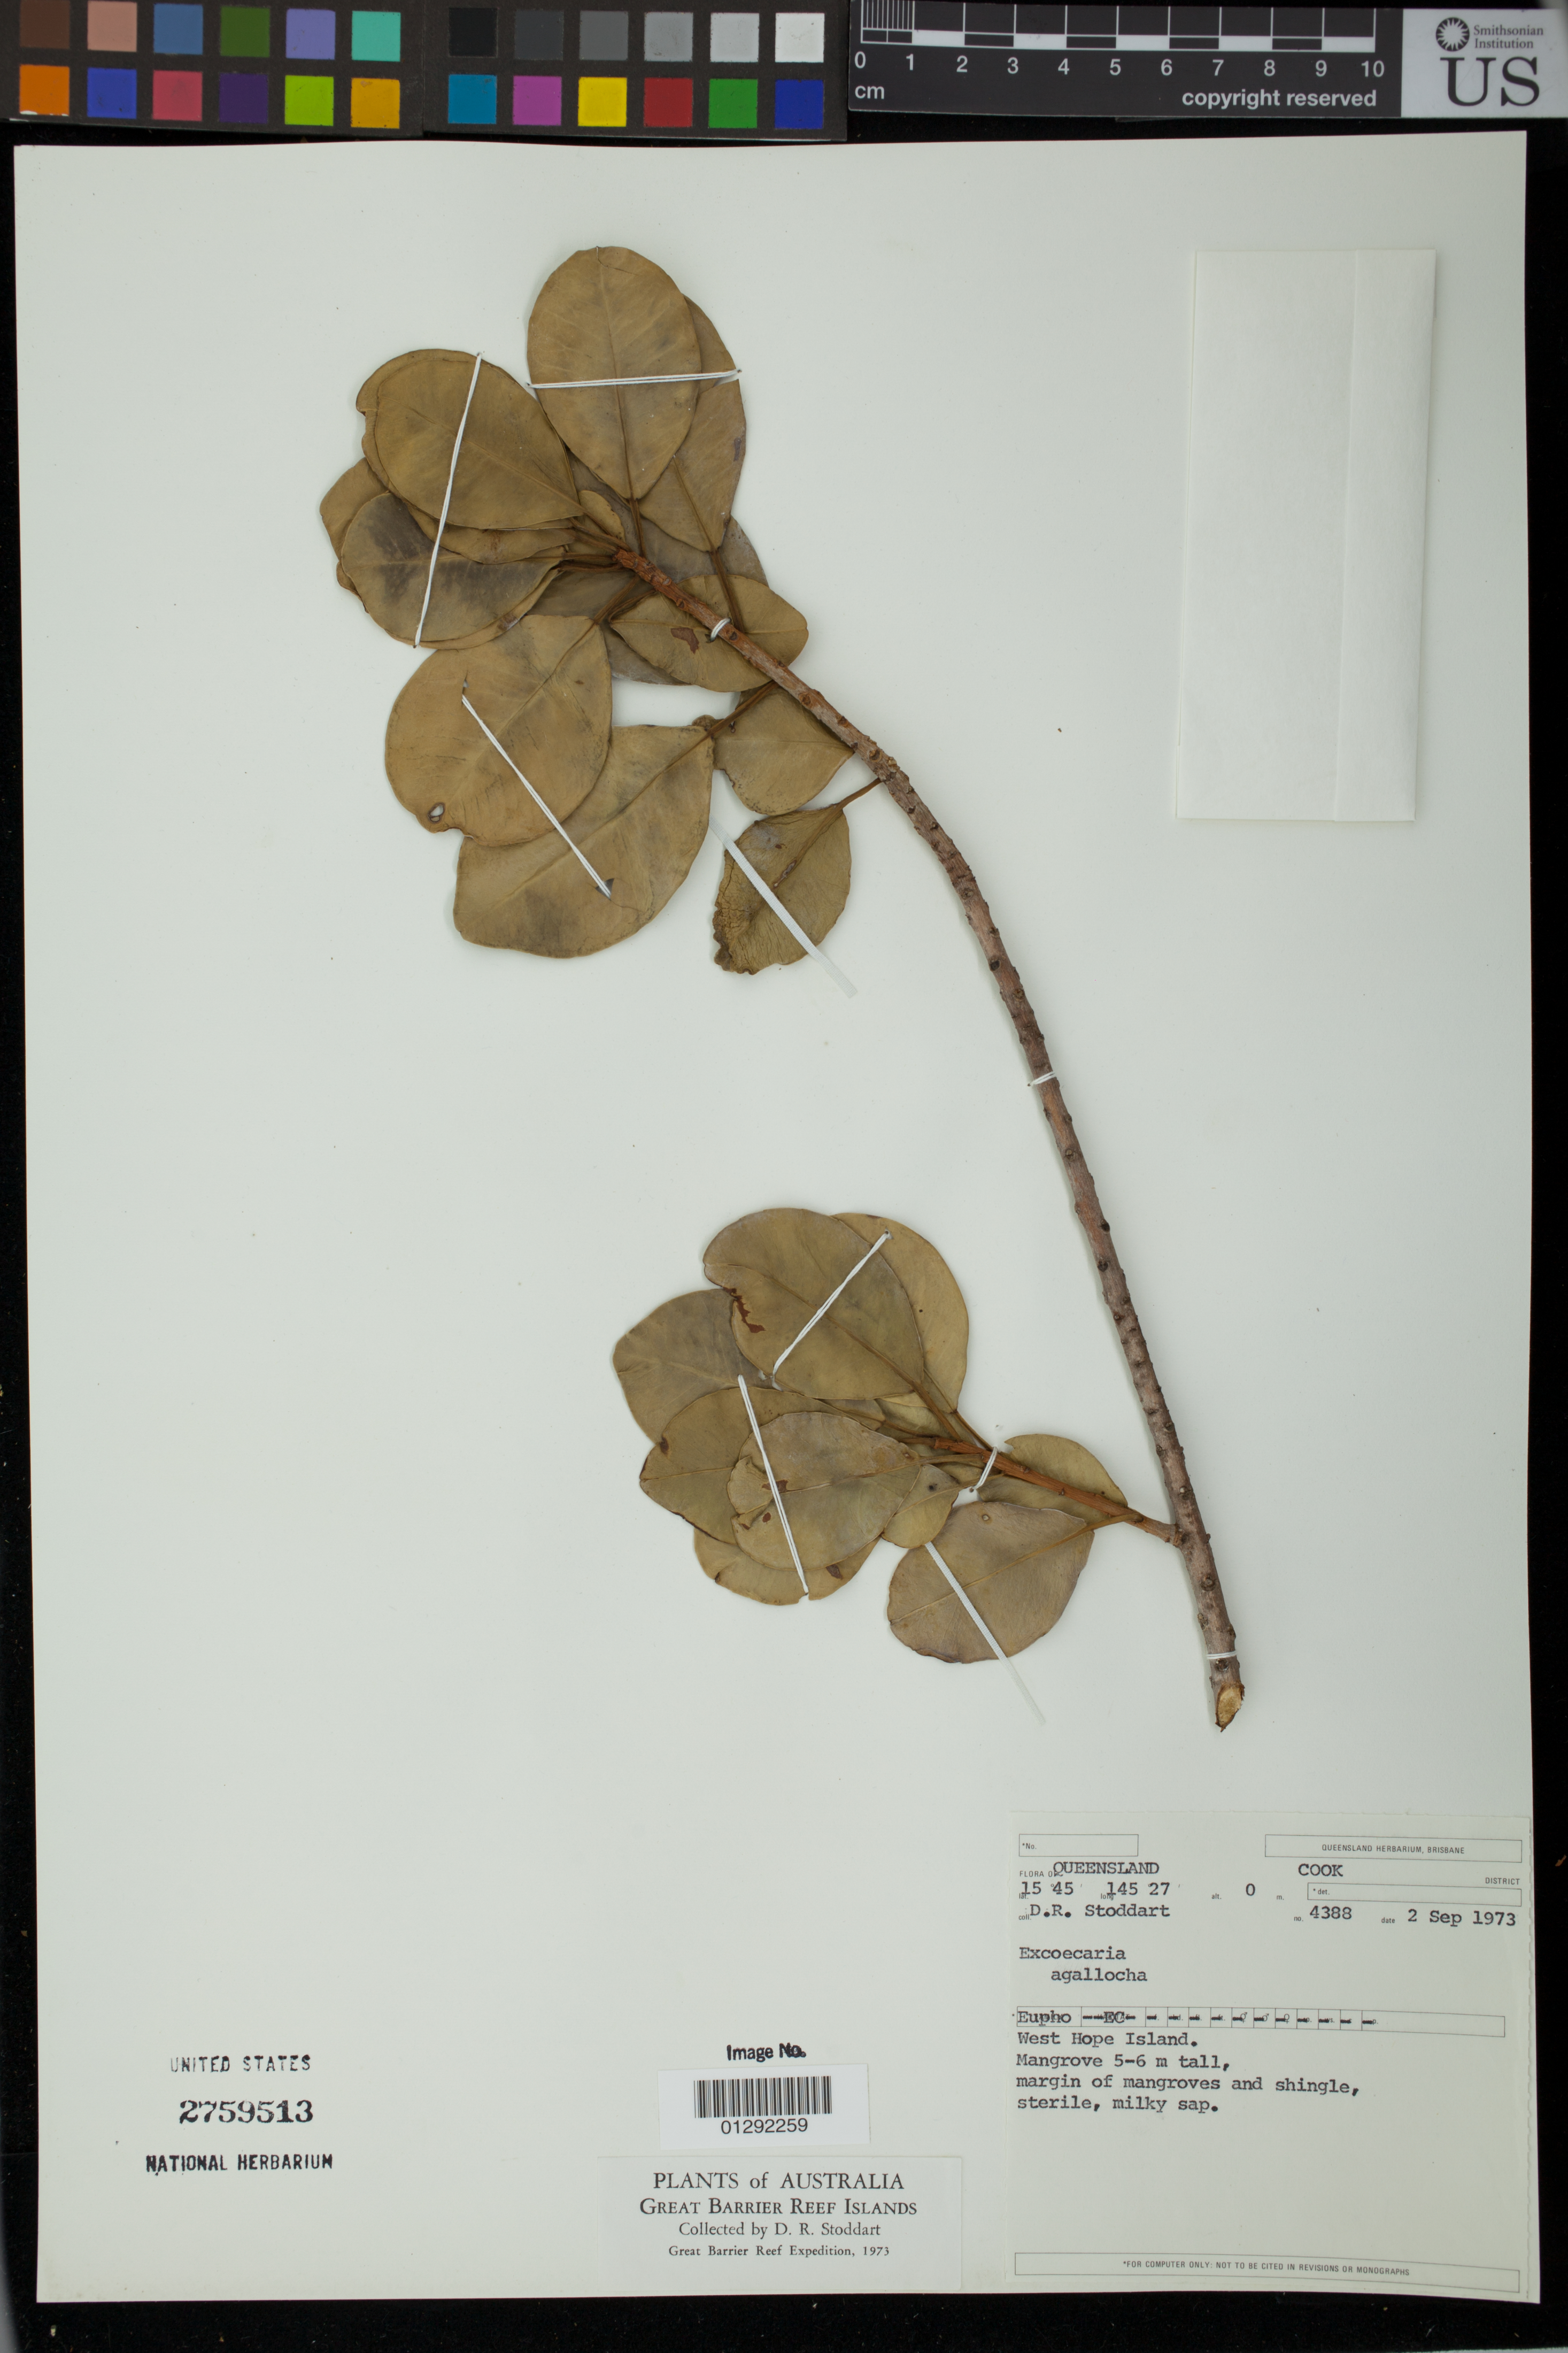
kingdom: Plantae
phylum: Tracheophyta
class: Magnoliopsida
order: Malpighiales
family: Euphorbiaceae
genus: Excoecaria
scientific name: Excoecaria agallocha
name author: L.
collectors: D. R. Stoddart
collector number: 4388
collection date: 1973-09-02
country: Australia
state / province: Queensland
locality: Cook. West Hope Island.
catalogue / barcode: US 2759513